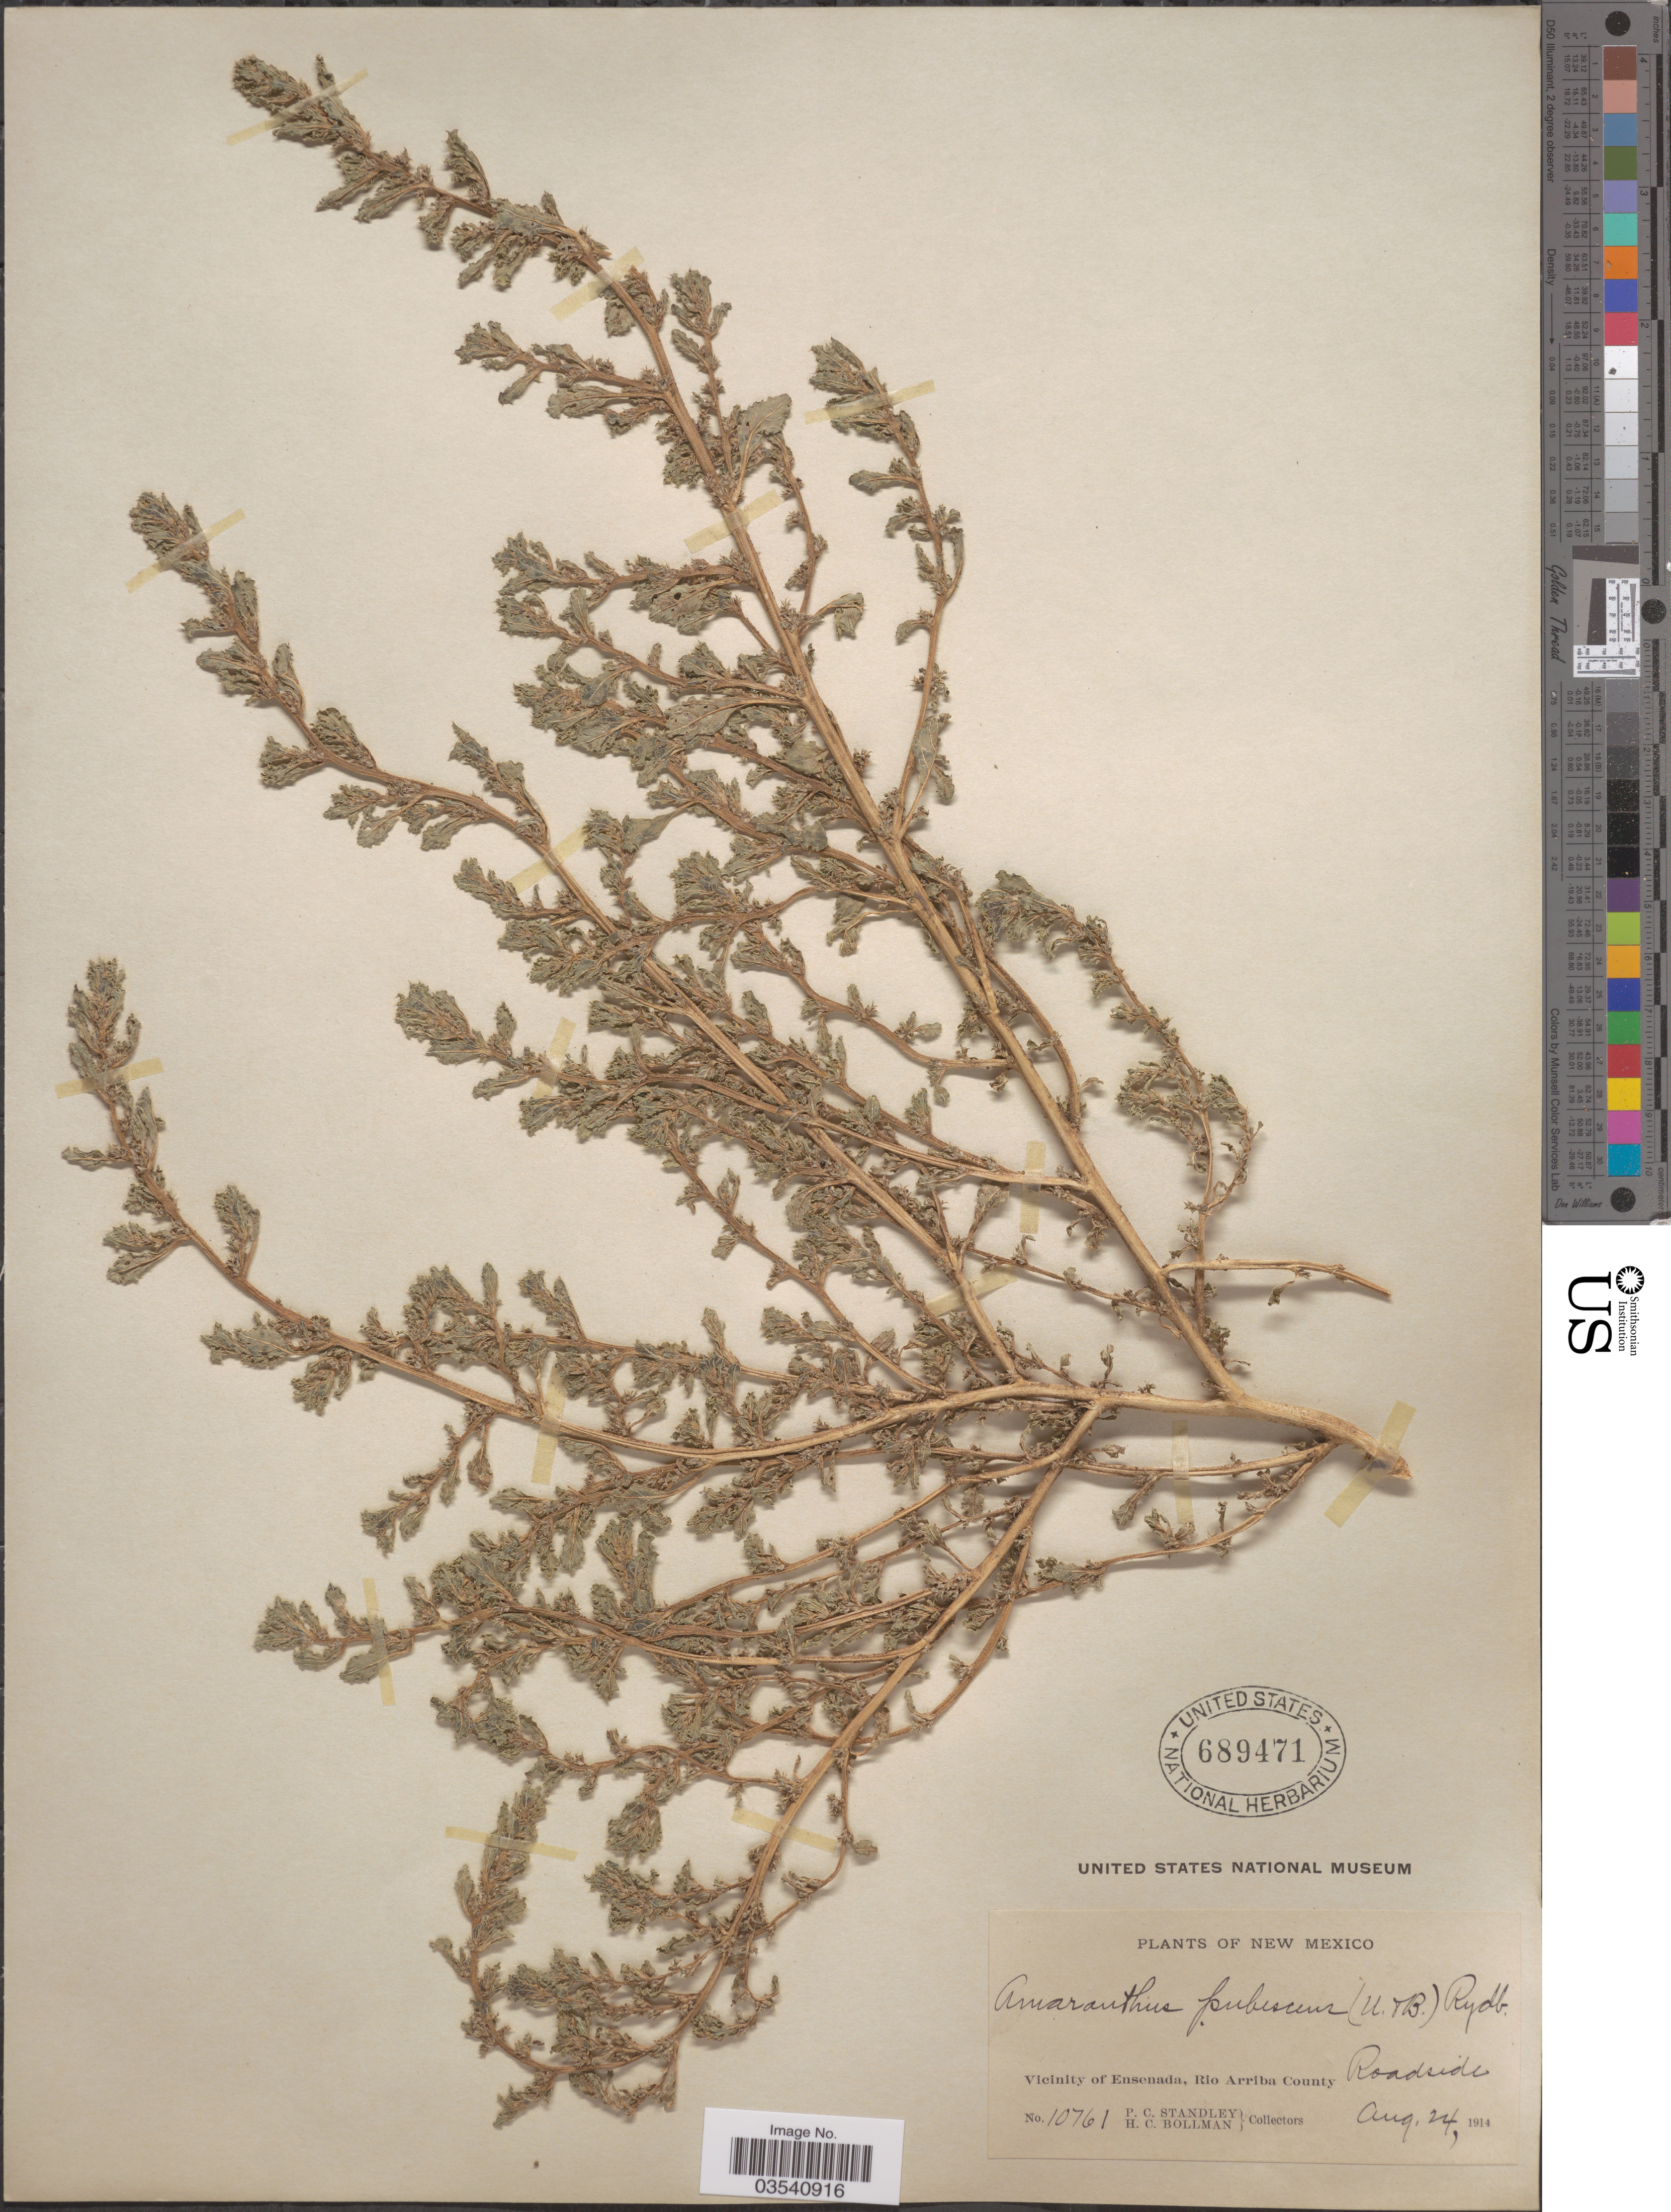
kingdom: Plantae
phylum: Tracheophyta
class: Magnoliopsida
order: Caryophyllales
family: Amaranthaceae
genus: Amaranthus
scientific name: Amaranthus pubescens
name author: (E. B. Uline & W. L. Bray) Rydb.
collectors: P. C. Standley & H. C. Bollman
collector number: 10761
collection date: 1914-08-24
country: United States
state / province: New Mexico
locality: Vicinity of Ensenada, Rio Arriba County. Roadside.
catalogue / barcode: US 689471